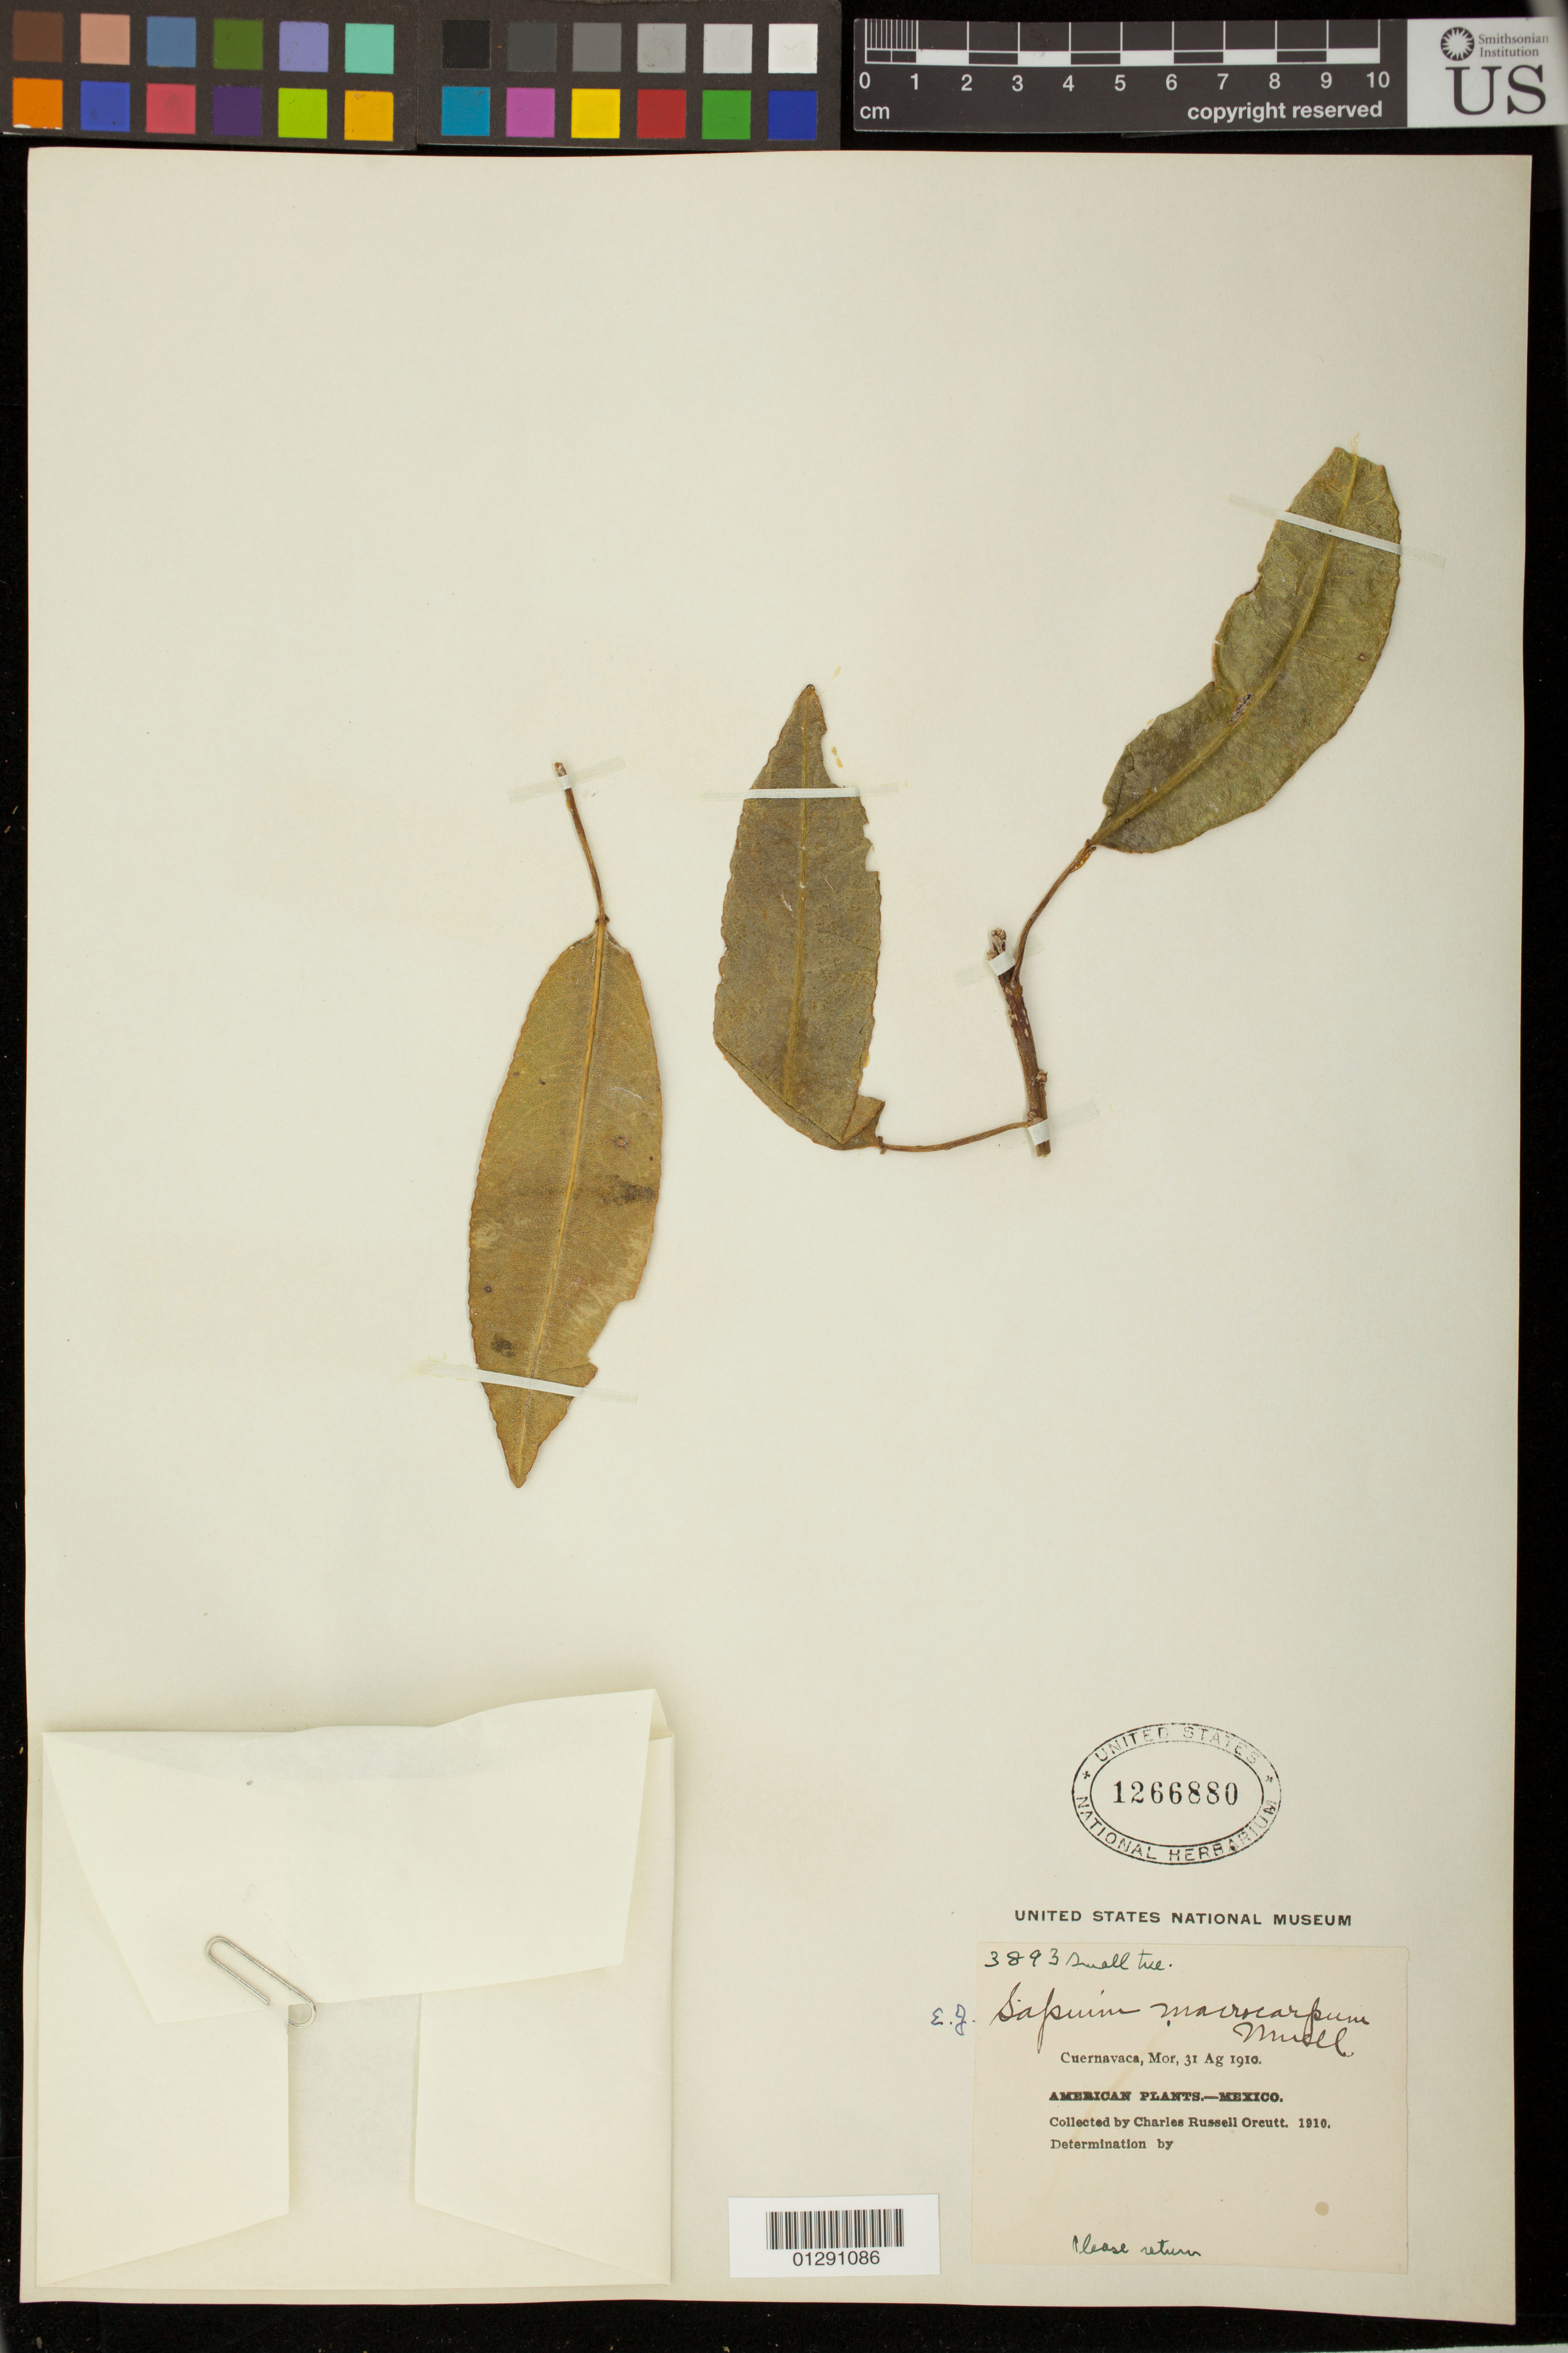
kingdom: Plantae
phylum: Tracheophyta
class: Magnoliopsida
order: Malpighiales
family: Euphorbiaceae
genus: Sapium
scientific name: Sapium macrocarpum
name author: Müll. Arg.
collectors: C. Oreutt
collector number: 3893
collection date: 1910-08-31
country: Mexico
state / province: Morelos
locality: Cuernavaca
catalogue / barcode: US 1266880